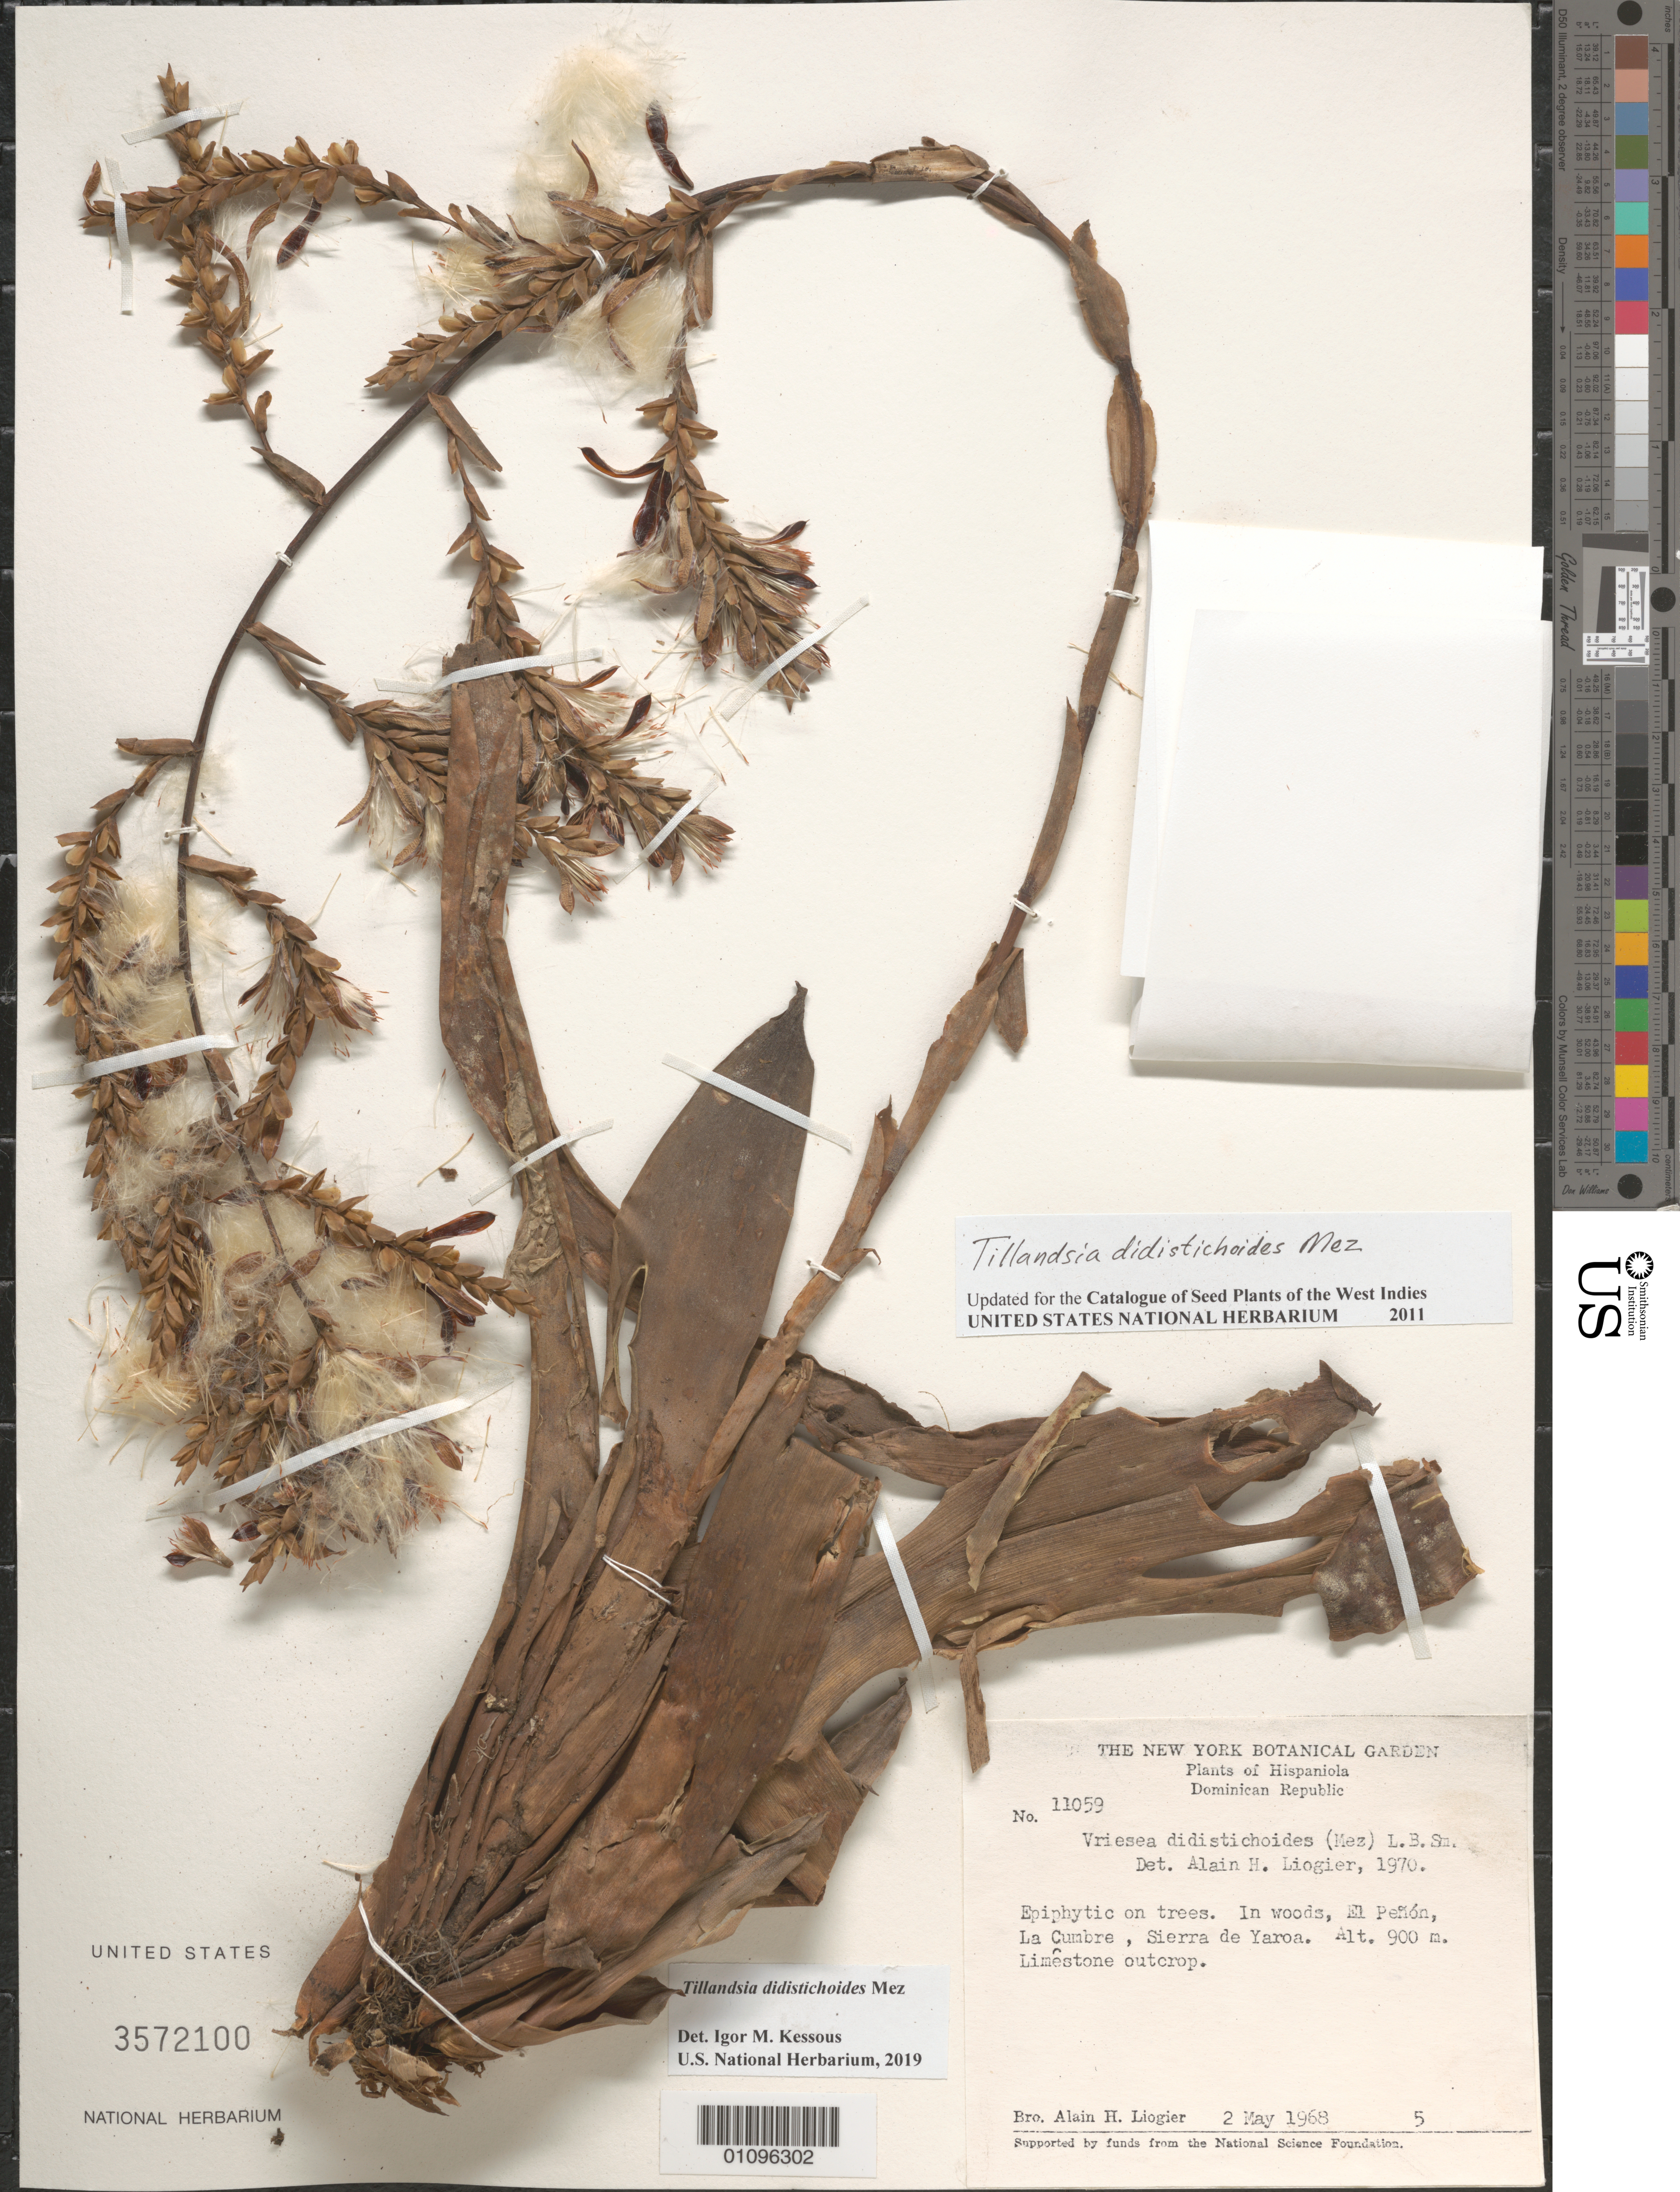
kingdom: Plantae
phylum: Tracheophyta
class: Liliopsida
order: Poales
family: Bromeliaceae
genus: Tillandsia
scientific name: Tillandsia didistichoides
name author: Mez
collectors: A. H. Liogier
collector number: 11059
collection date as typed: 02 May 1968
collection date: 1968-05-02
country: Dominican Republic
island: Hispaniola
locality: Sierra de Yaroia, El Peñon, La Cumbre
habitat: In woods, limestone outcrop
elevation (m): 900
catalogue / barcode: US 3572100